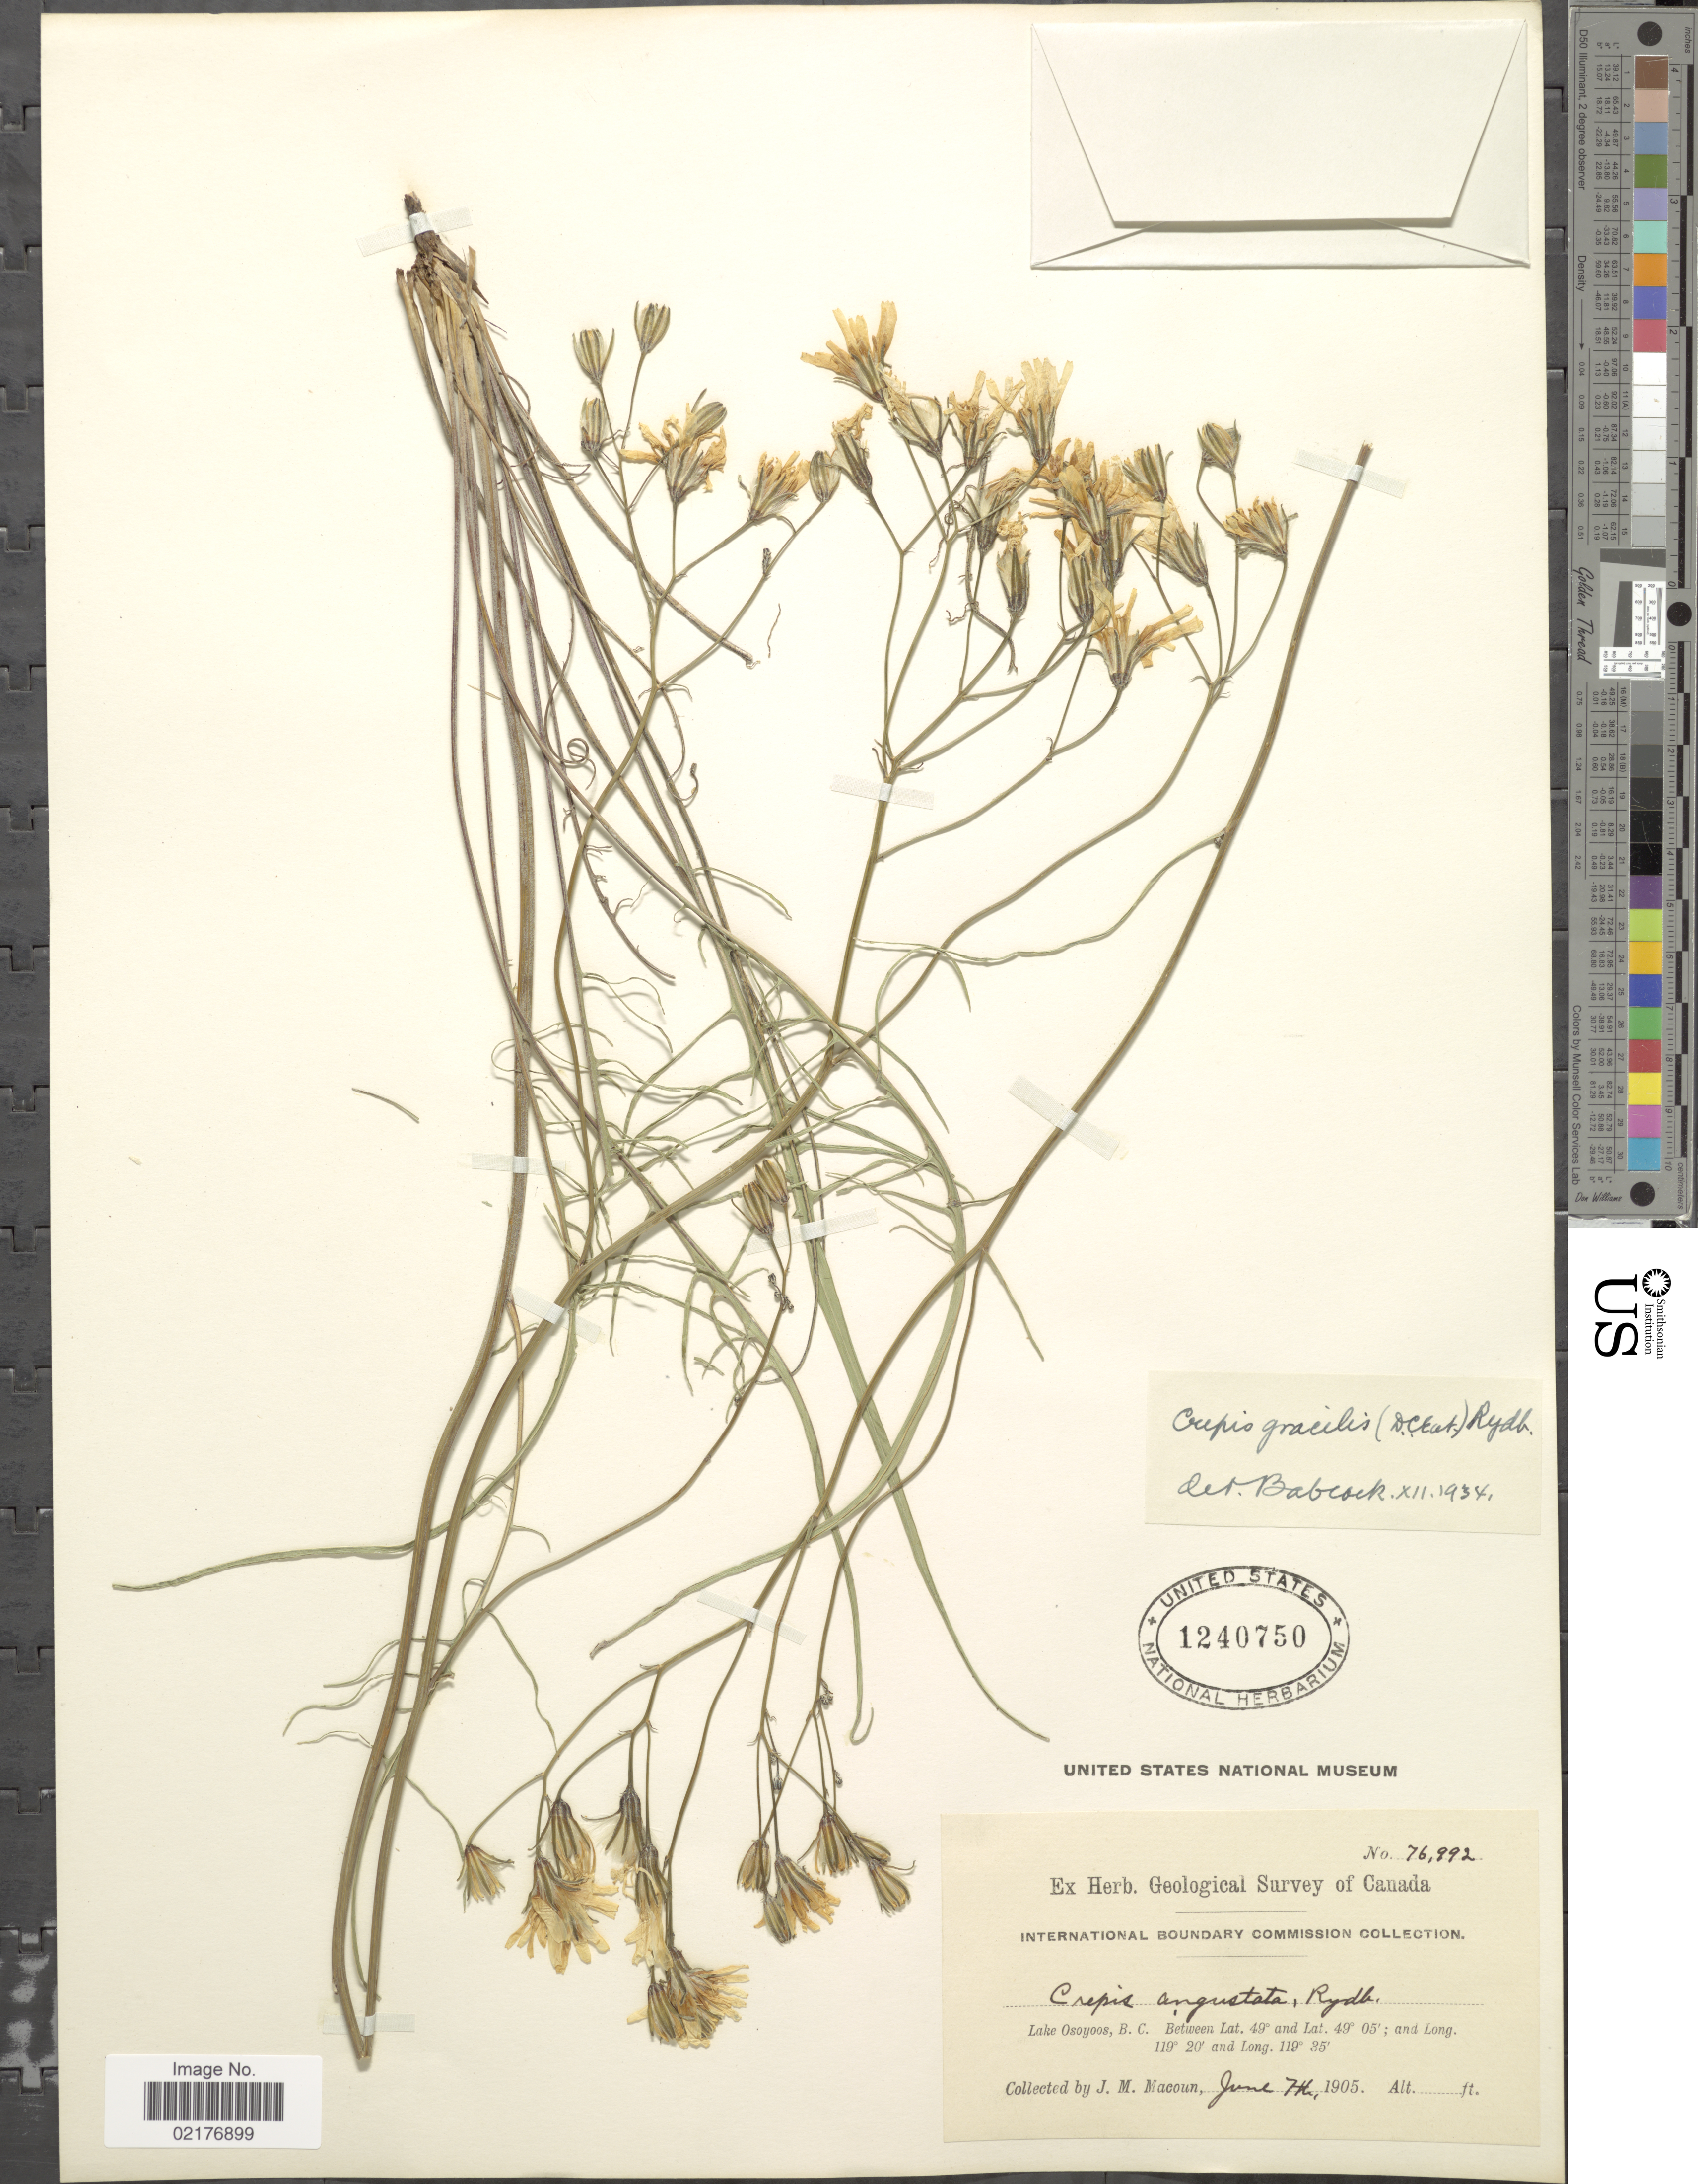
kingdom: Plantae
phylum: Tracheophyta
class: Magnoliopsida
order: Asterales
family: Asteraceae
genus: Crepis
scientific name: Crepis atribarba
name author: A. Heller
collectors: J. M. Macoun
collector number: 76992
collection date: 1905-06-07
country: Canada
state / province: British Columbia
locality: Lake Osoyoos, B.C.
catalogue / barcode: US 1240750